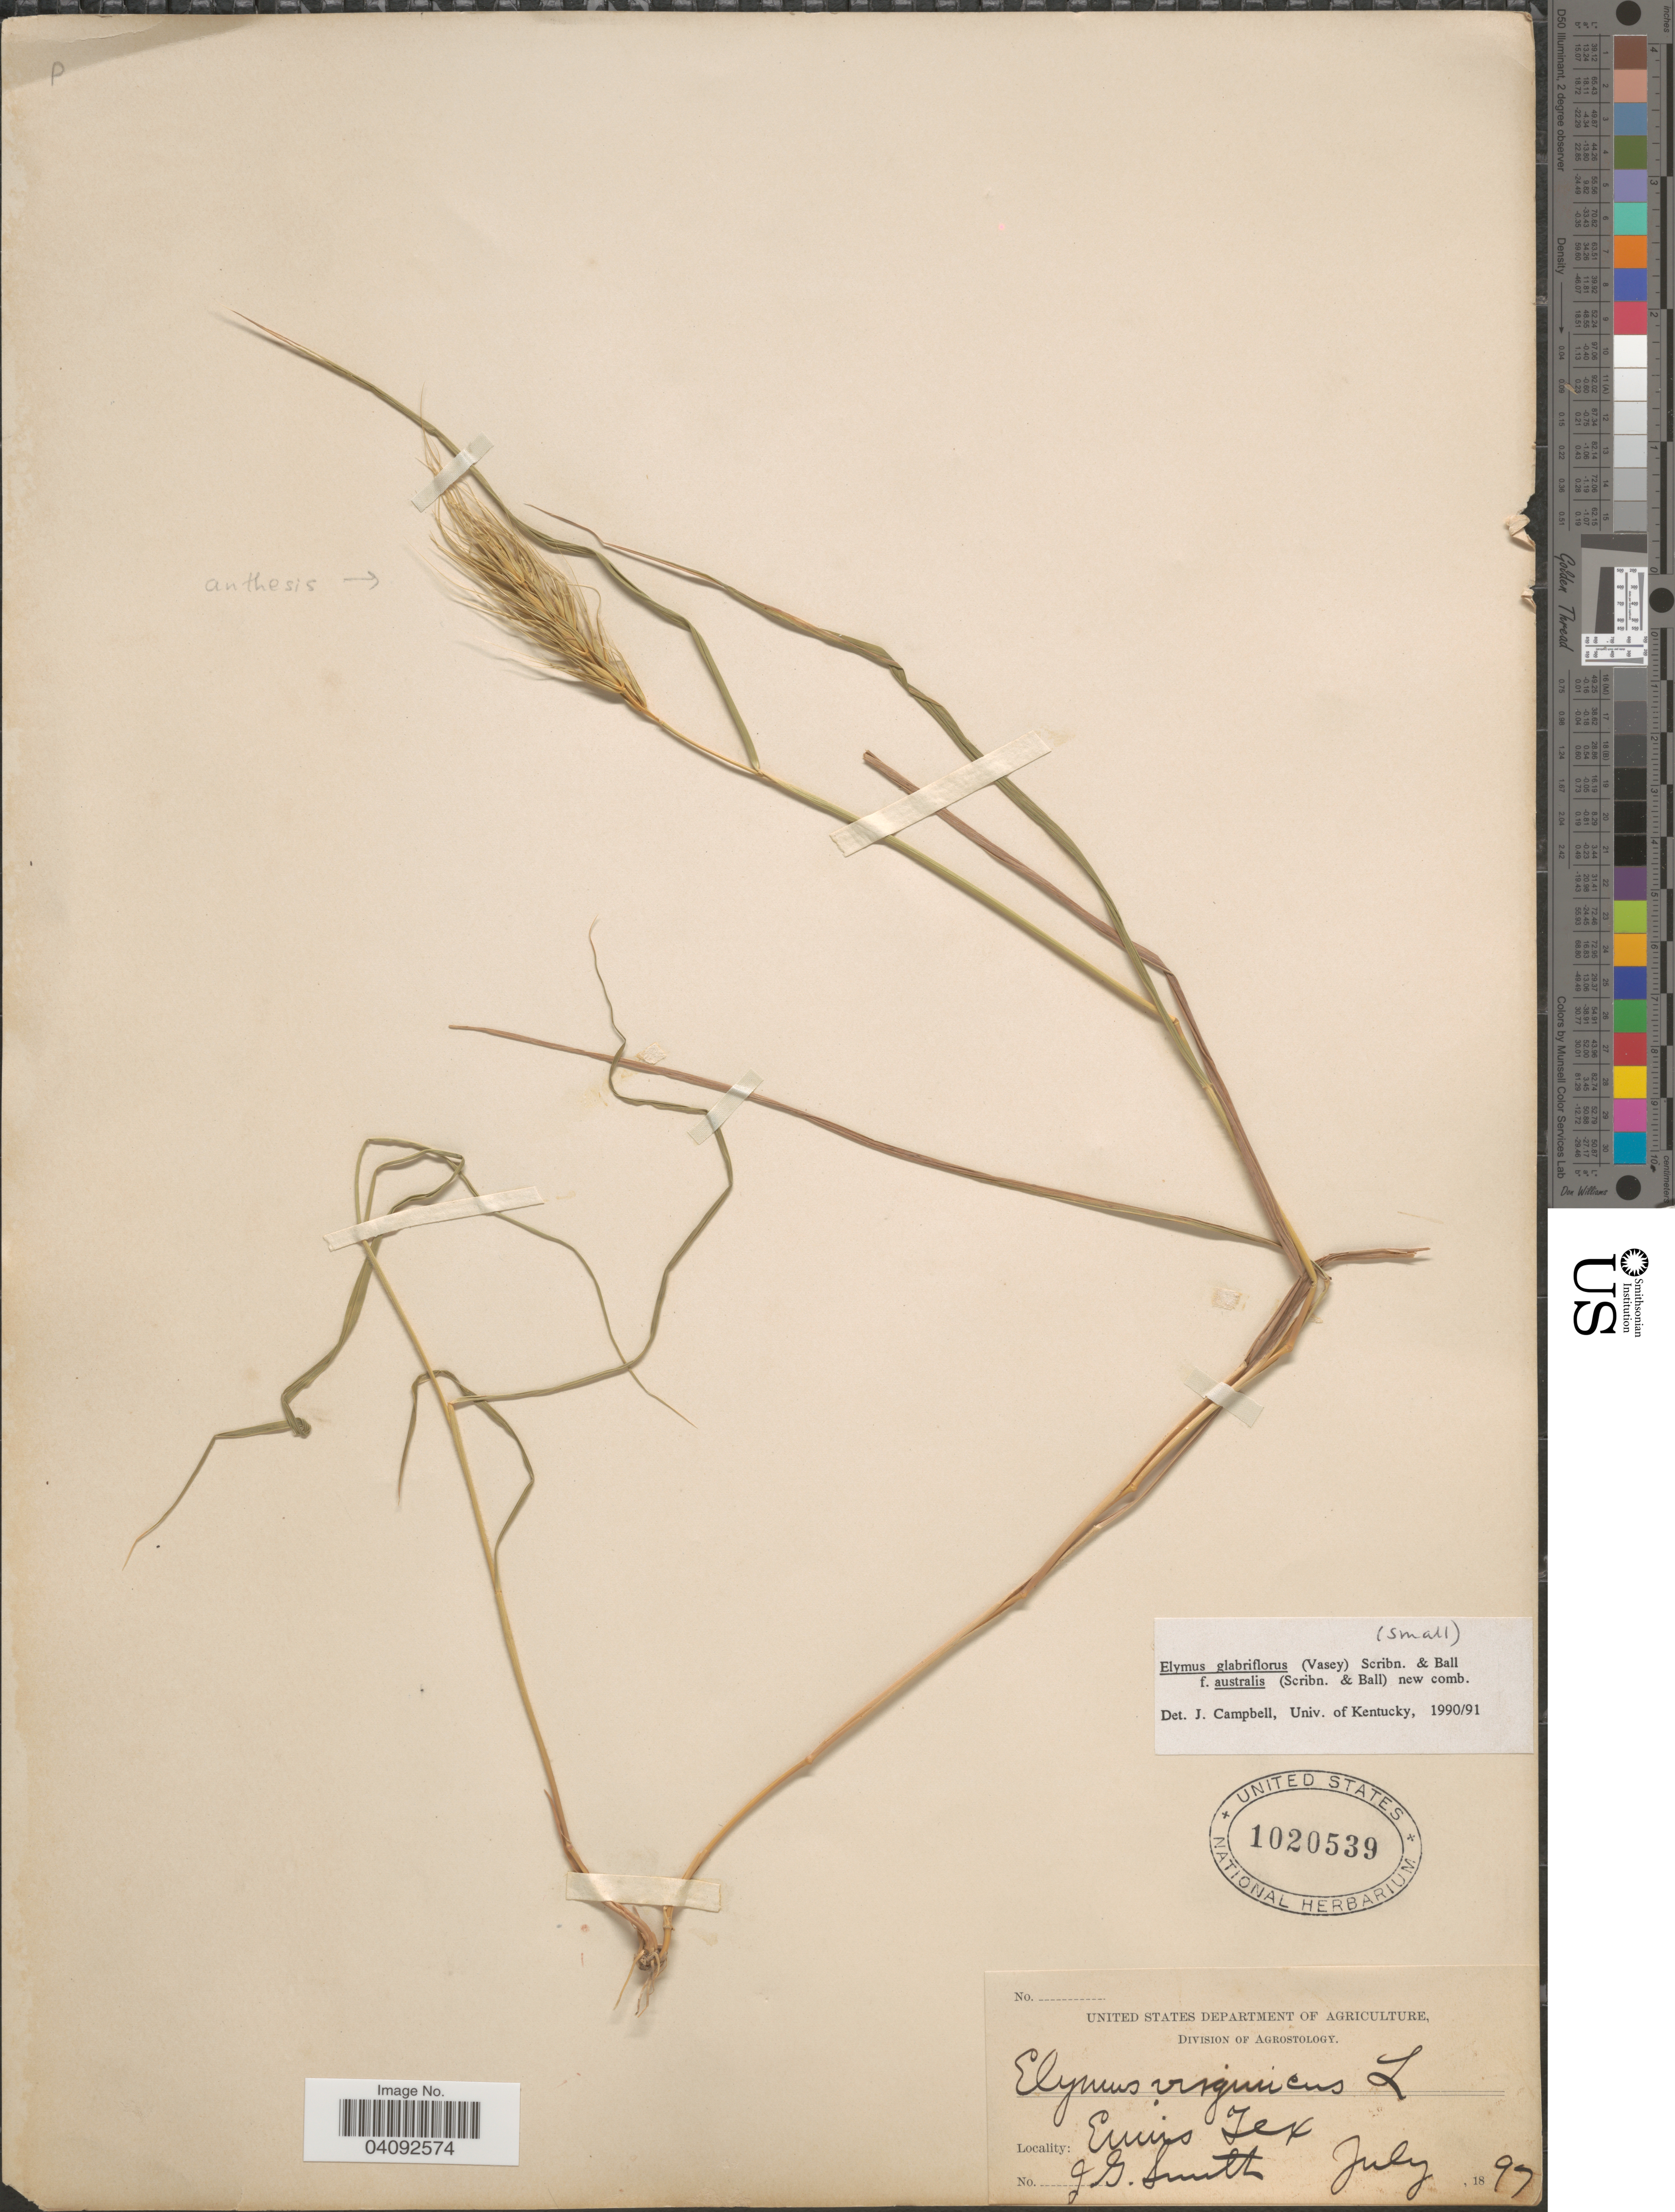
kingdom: Plantae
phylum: Tracheophyta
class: Liliopsida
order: Poales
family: Poaceae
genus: Elymus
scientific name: Elymus glabriflorus var. australis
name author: (Scribn. & C.R. Ball) J.J.N. Campb.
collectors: J. G. Smith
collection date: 1897-07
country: United States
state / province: Texas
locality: Ennis.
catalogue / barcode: US 1020539